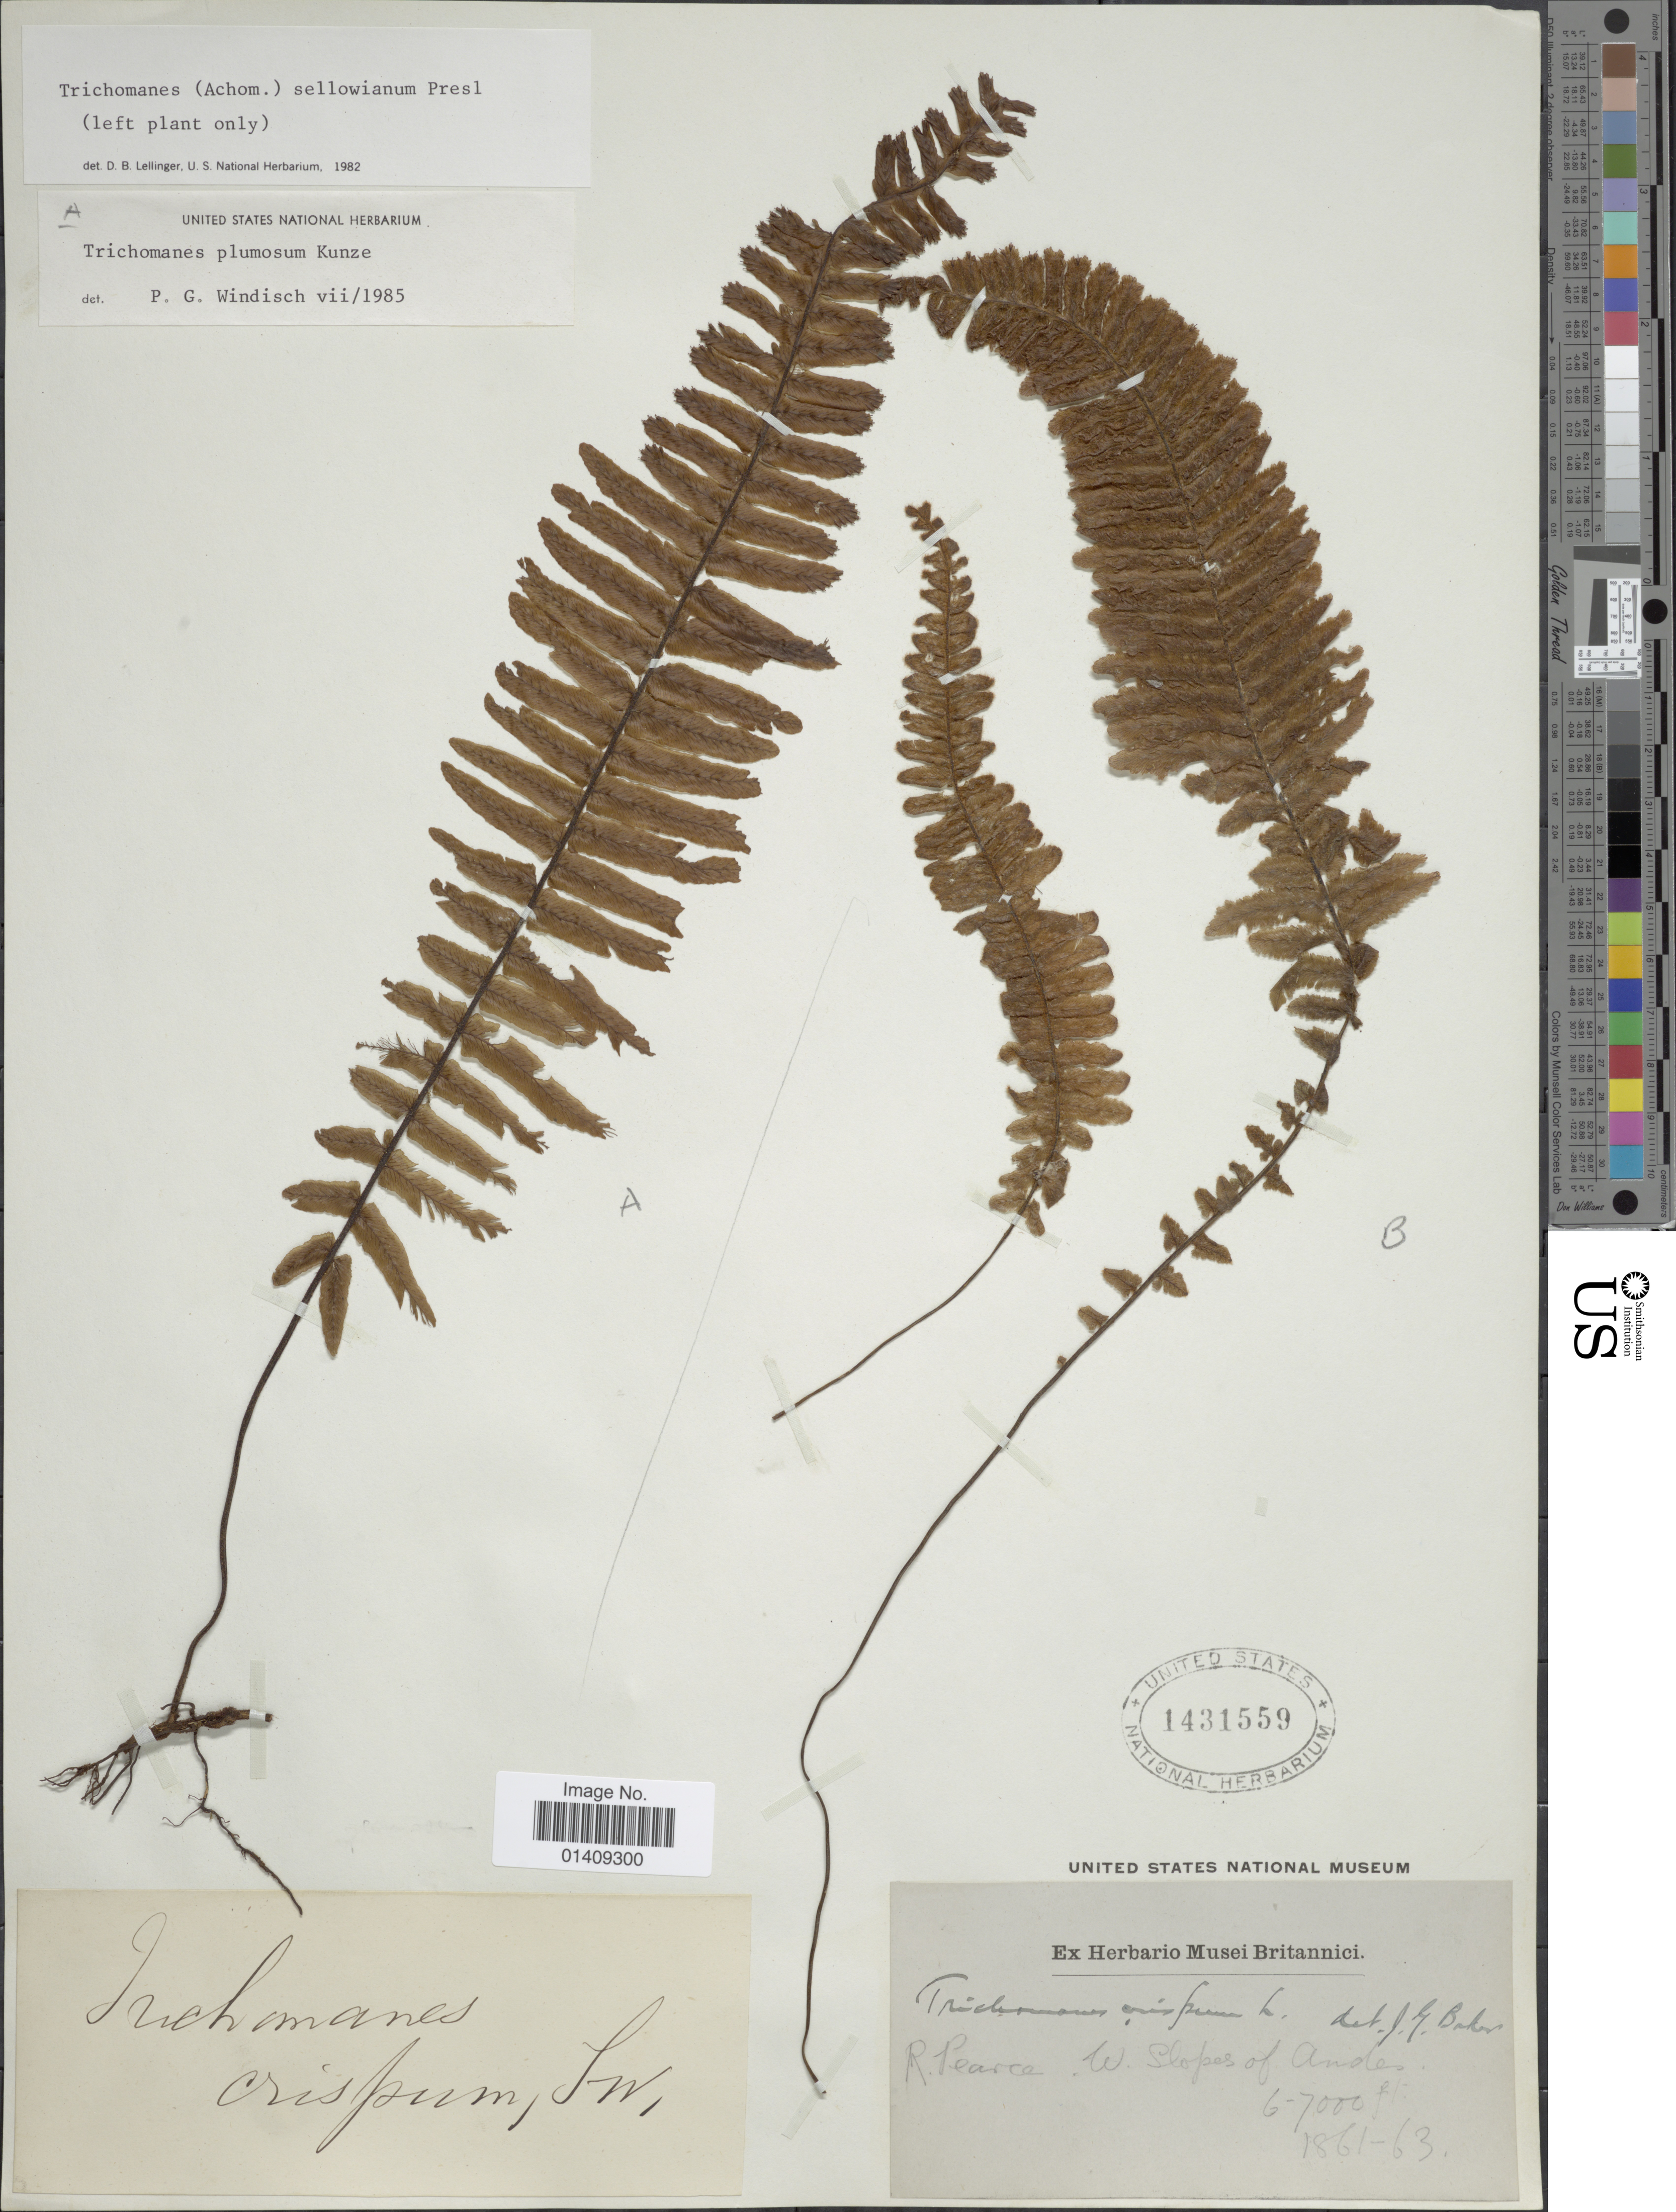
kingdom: Plantae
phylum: Tracheophyta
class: Polypodiopsida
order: Hymenophyllales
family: Hymenophyllaceae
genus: Trichomanes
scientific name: Trichomanes plumosum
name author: Kunze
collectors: R. Pearce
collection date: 1861/1863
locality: W slopes of Andes [interpreted]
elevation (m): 1829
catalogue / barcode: US 1431559